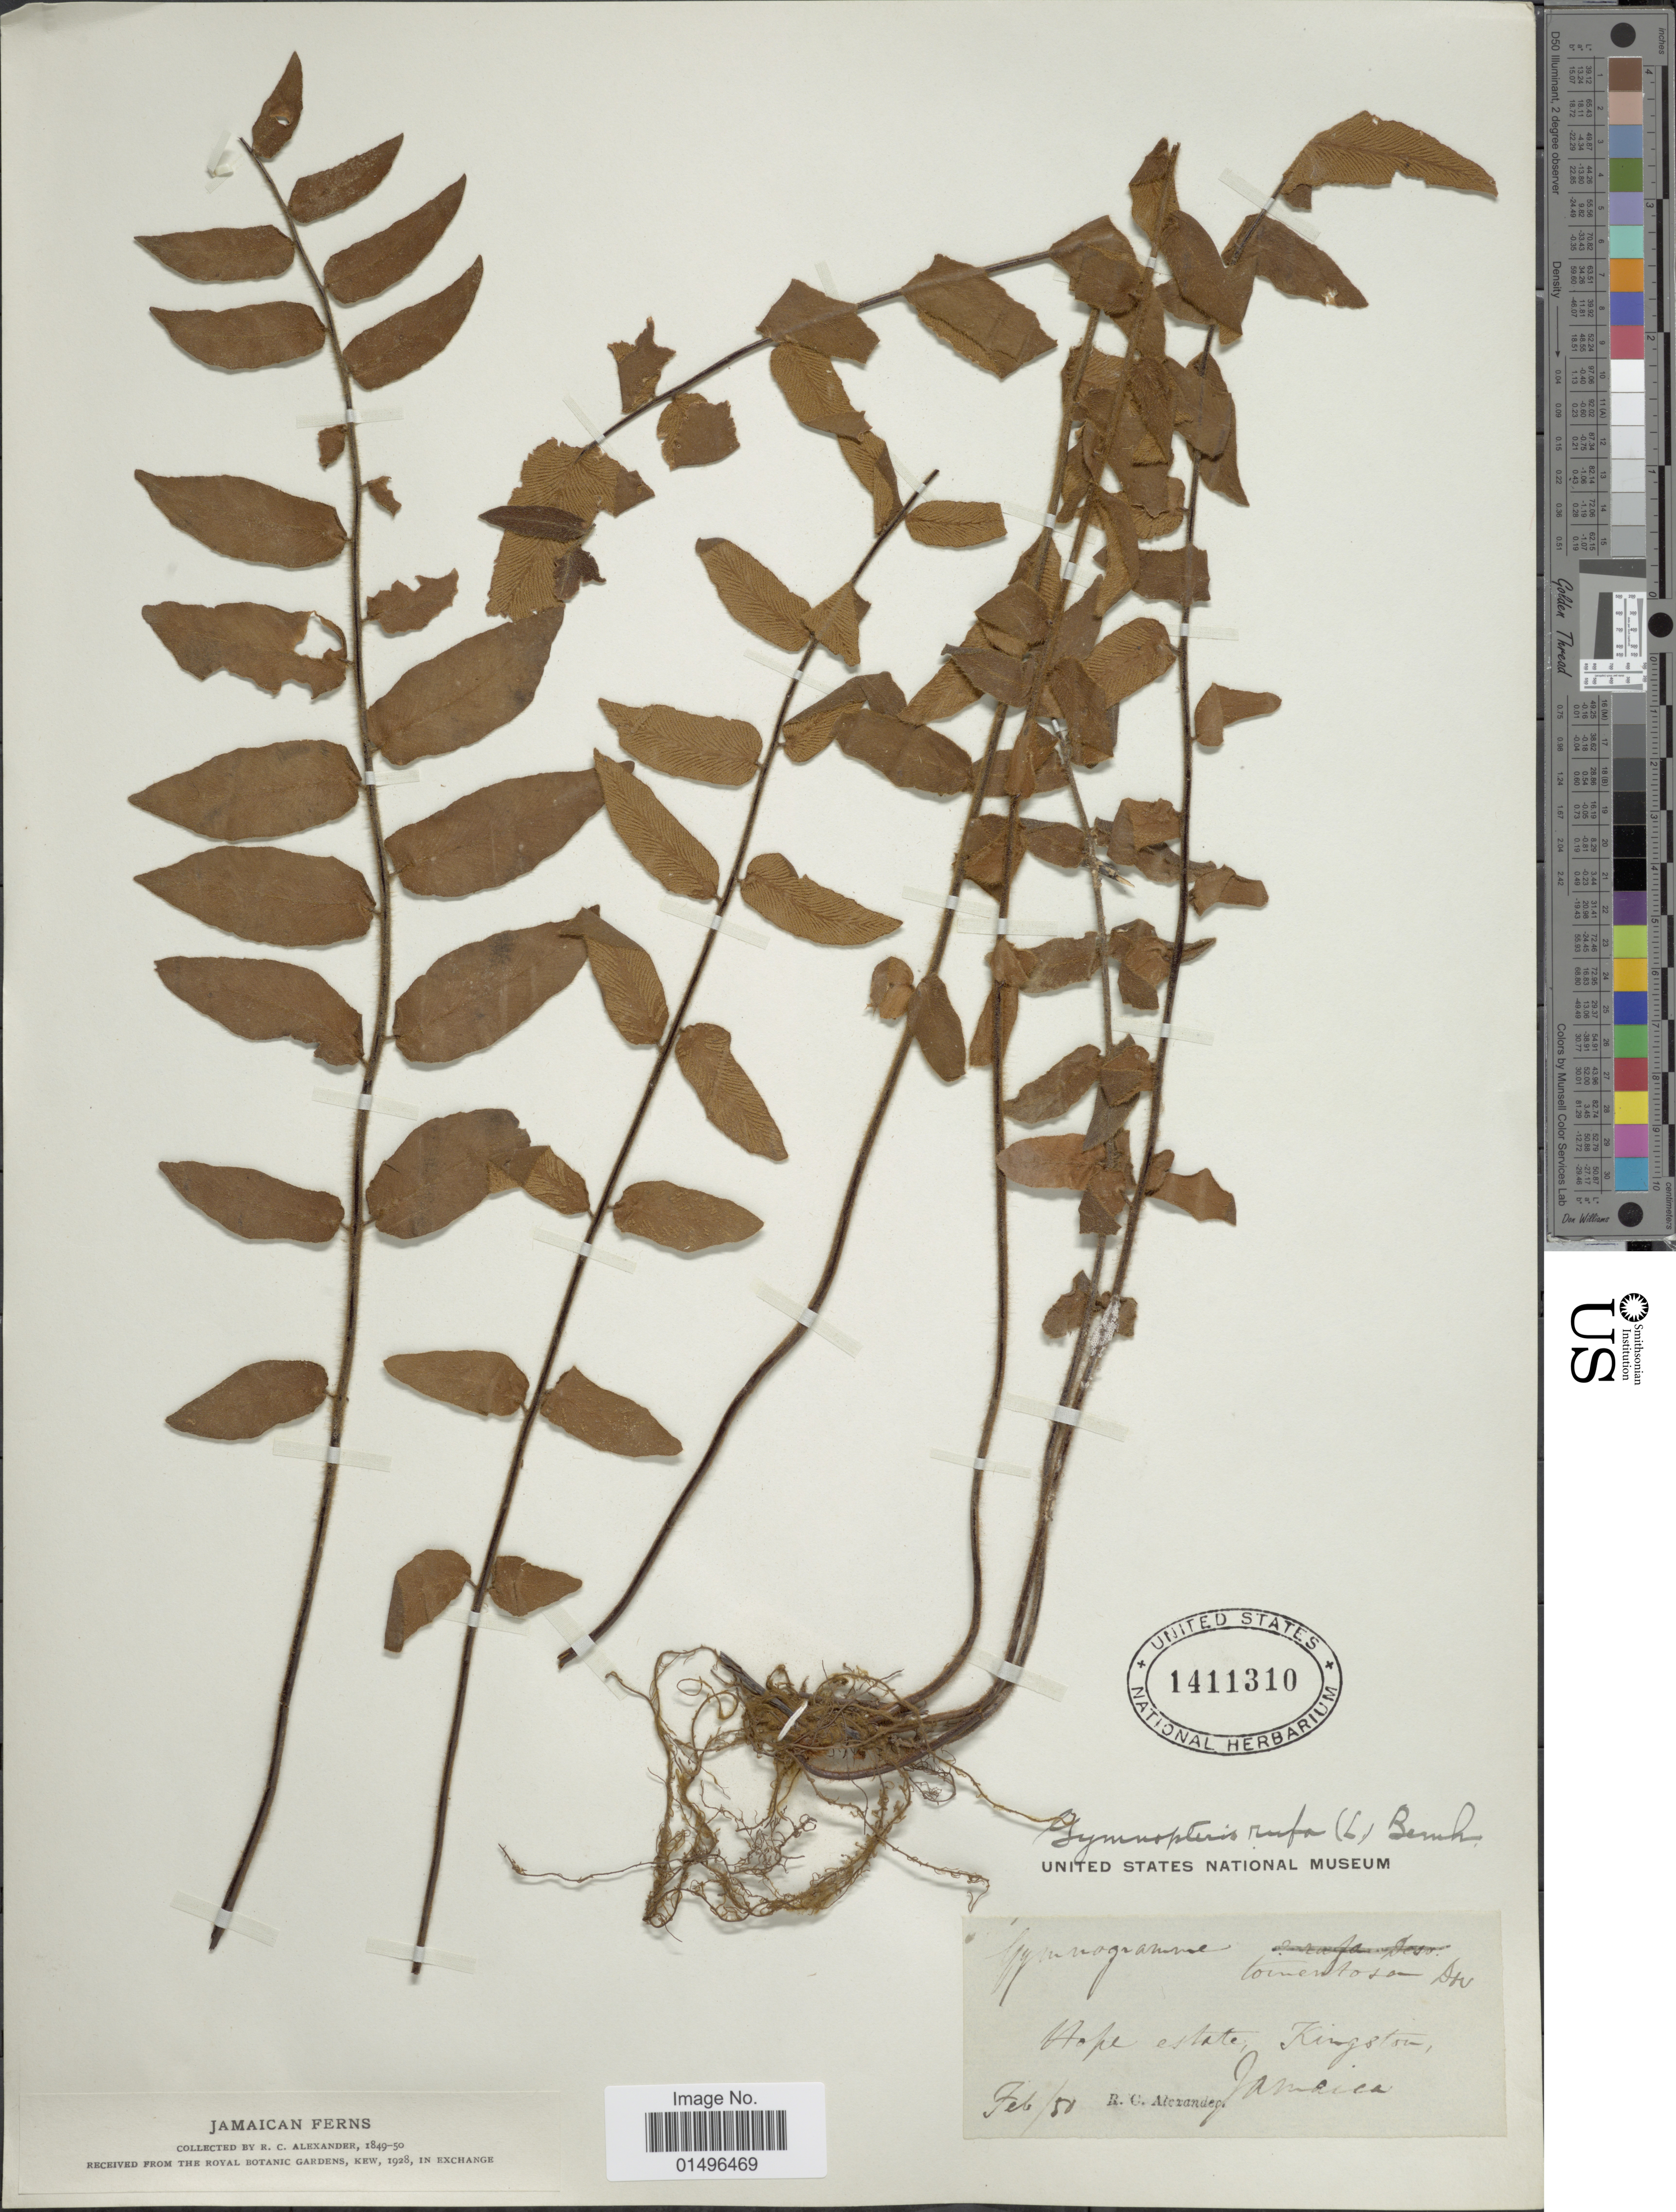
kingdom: Plantae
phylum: Tracheophyta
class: Polypodiopsida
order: Polypodiales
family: Pteridaceae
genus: Hemionitis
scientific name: Hemionitis rufa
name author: (L.) Sw.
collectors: R. C. Alexander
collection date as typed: Transcribed d/m/y: /2/50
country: Jamaica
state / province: Kingston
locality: Jamaica, Hope estate. Kingston.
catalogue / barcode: US 1411310